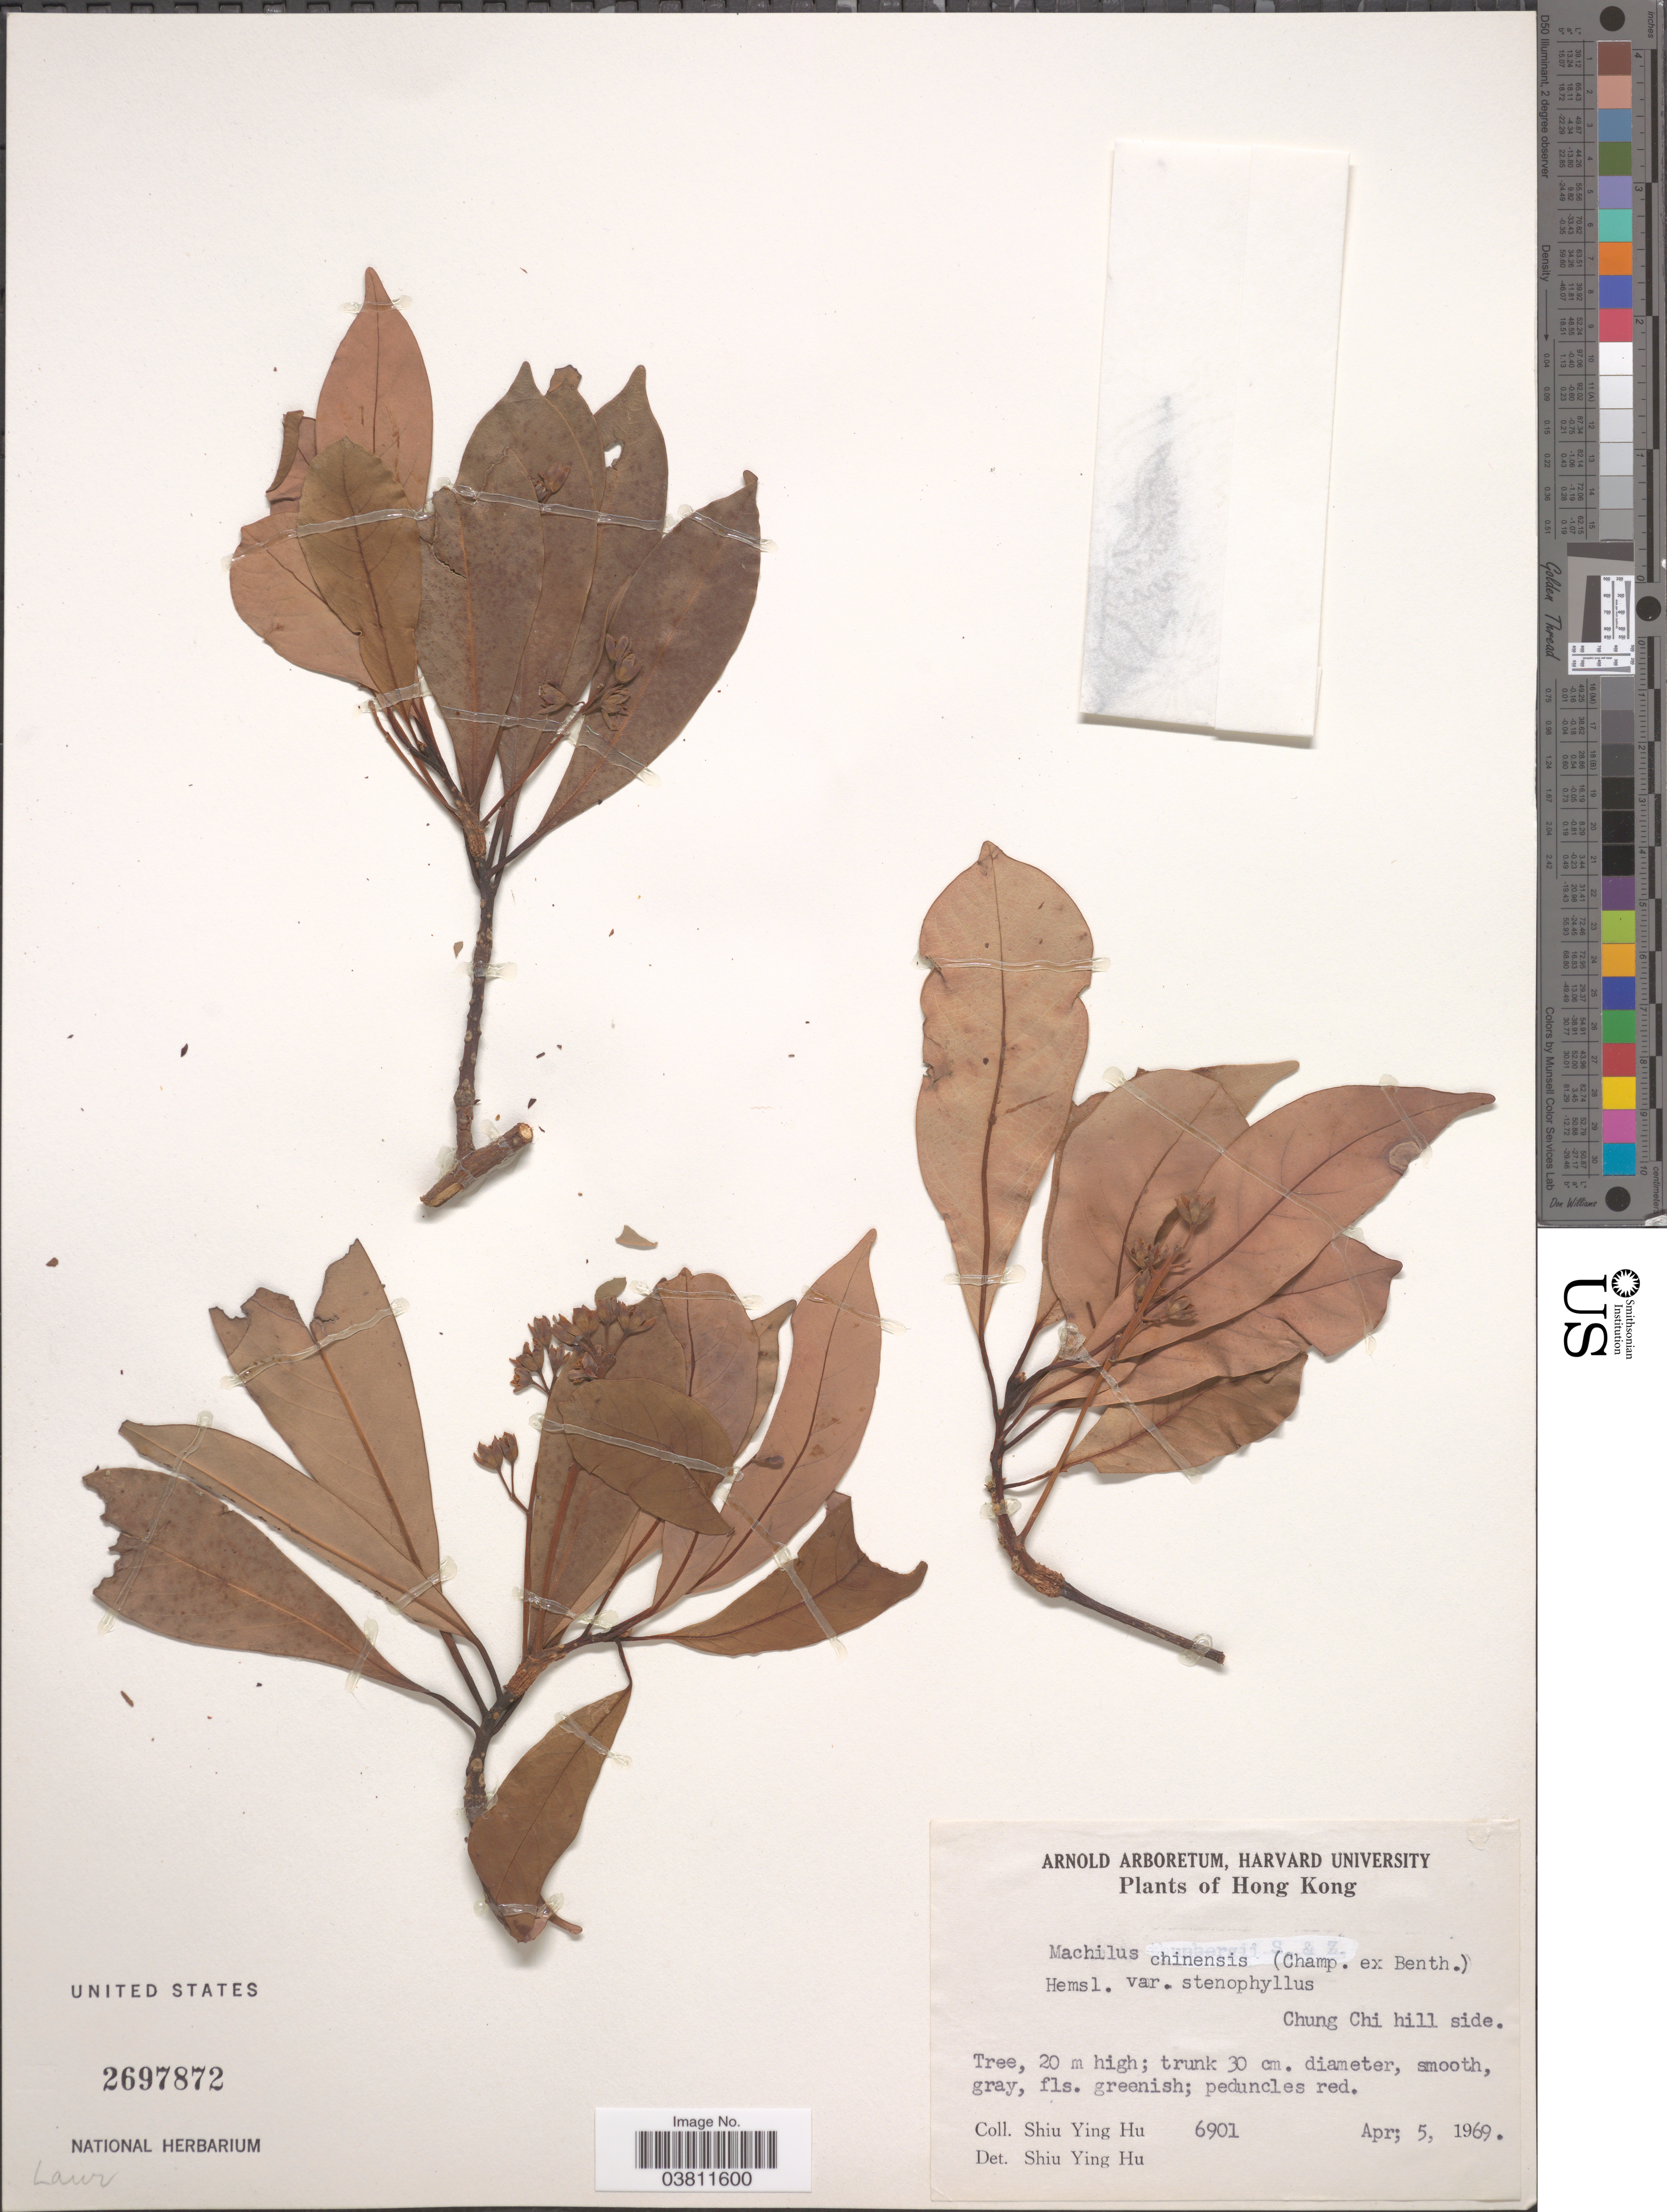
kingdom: Plantae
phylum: Tracheophyta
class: Magnoliopsida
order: Laurales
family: Lauraceae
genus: Machilus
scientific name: Machilus chinensis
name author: (Benth.) Hemsl.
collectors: S. Y. Hu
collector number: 6901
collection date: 1969-04-05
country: China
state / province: Hong Kong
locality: Chung Chi hill side.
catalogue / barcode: US 2697872